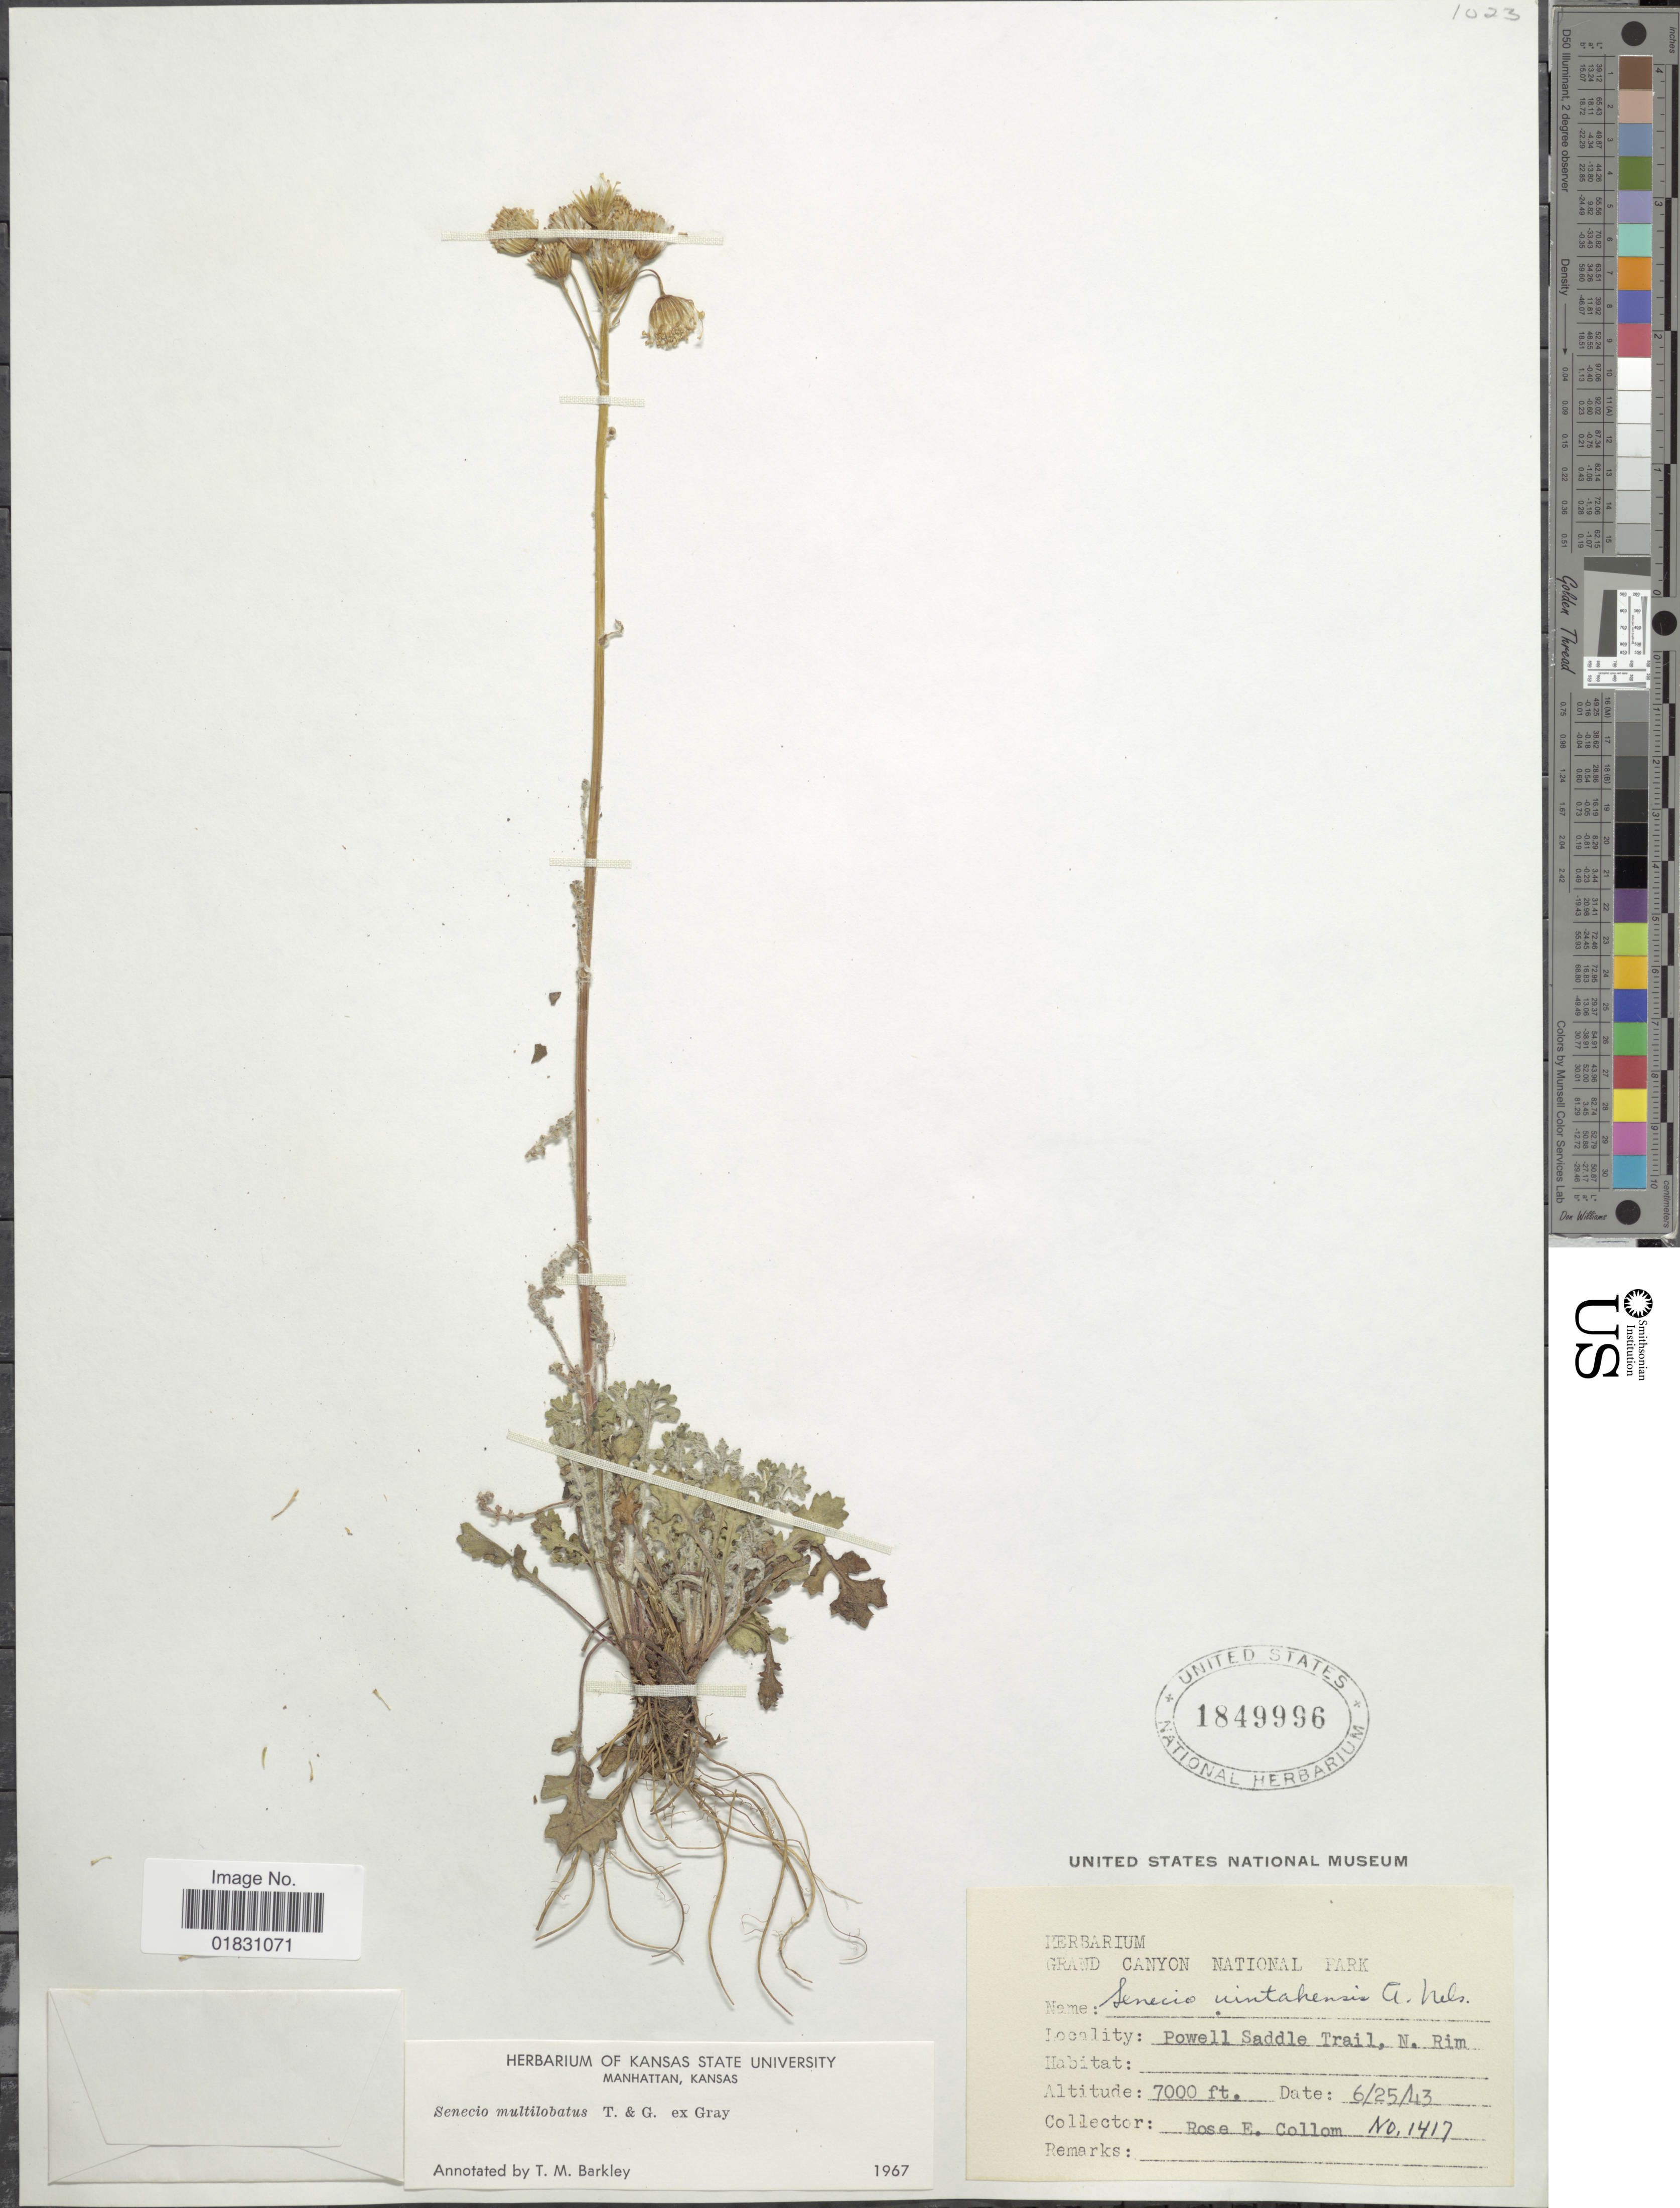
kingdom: Plantae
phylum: Tracheophyta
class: Magnoliopsida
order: Asterales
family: Asteraceae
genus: Packera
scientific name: Packera multilobata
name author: (Torr. & A. Gray) W.A. Weber & Á. Löve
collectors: R. E. Collom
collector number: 1417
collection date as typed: Transcribed d/m/y: 25/6/43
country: United States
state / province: Arizona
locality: Grand Canyon National Park, Powell Saddle Trail, N. Rim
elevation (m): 2134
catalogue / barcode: US 1849996